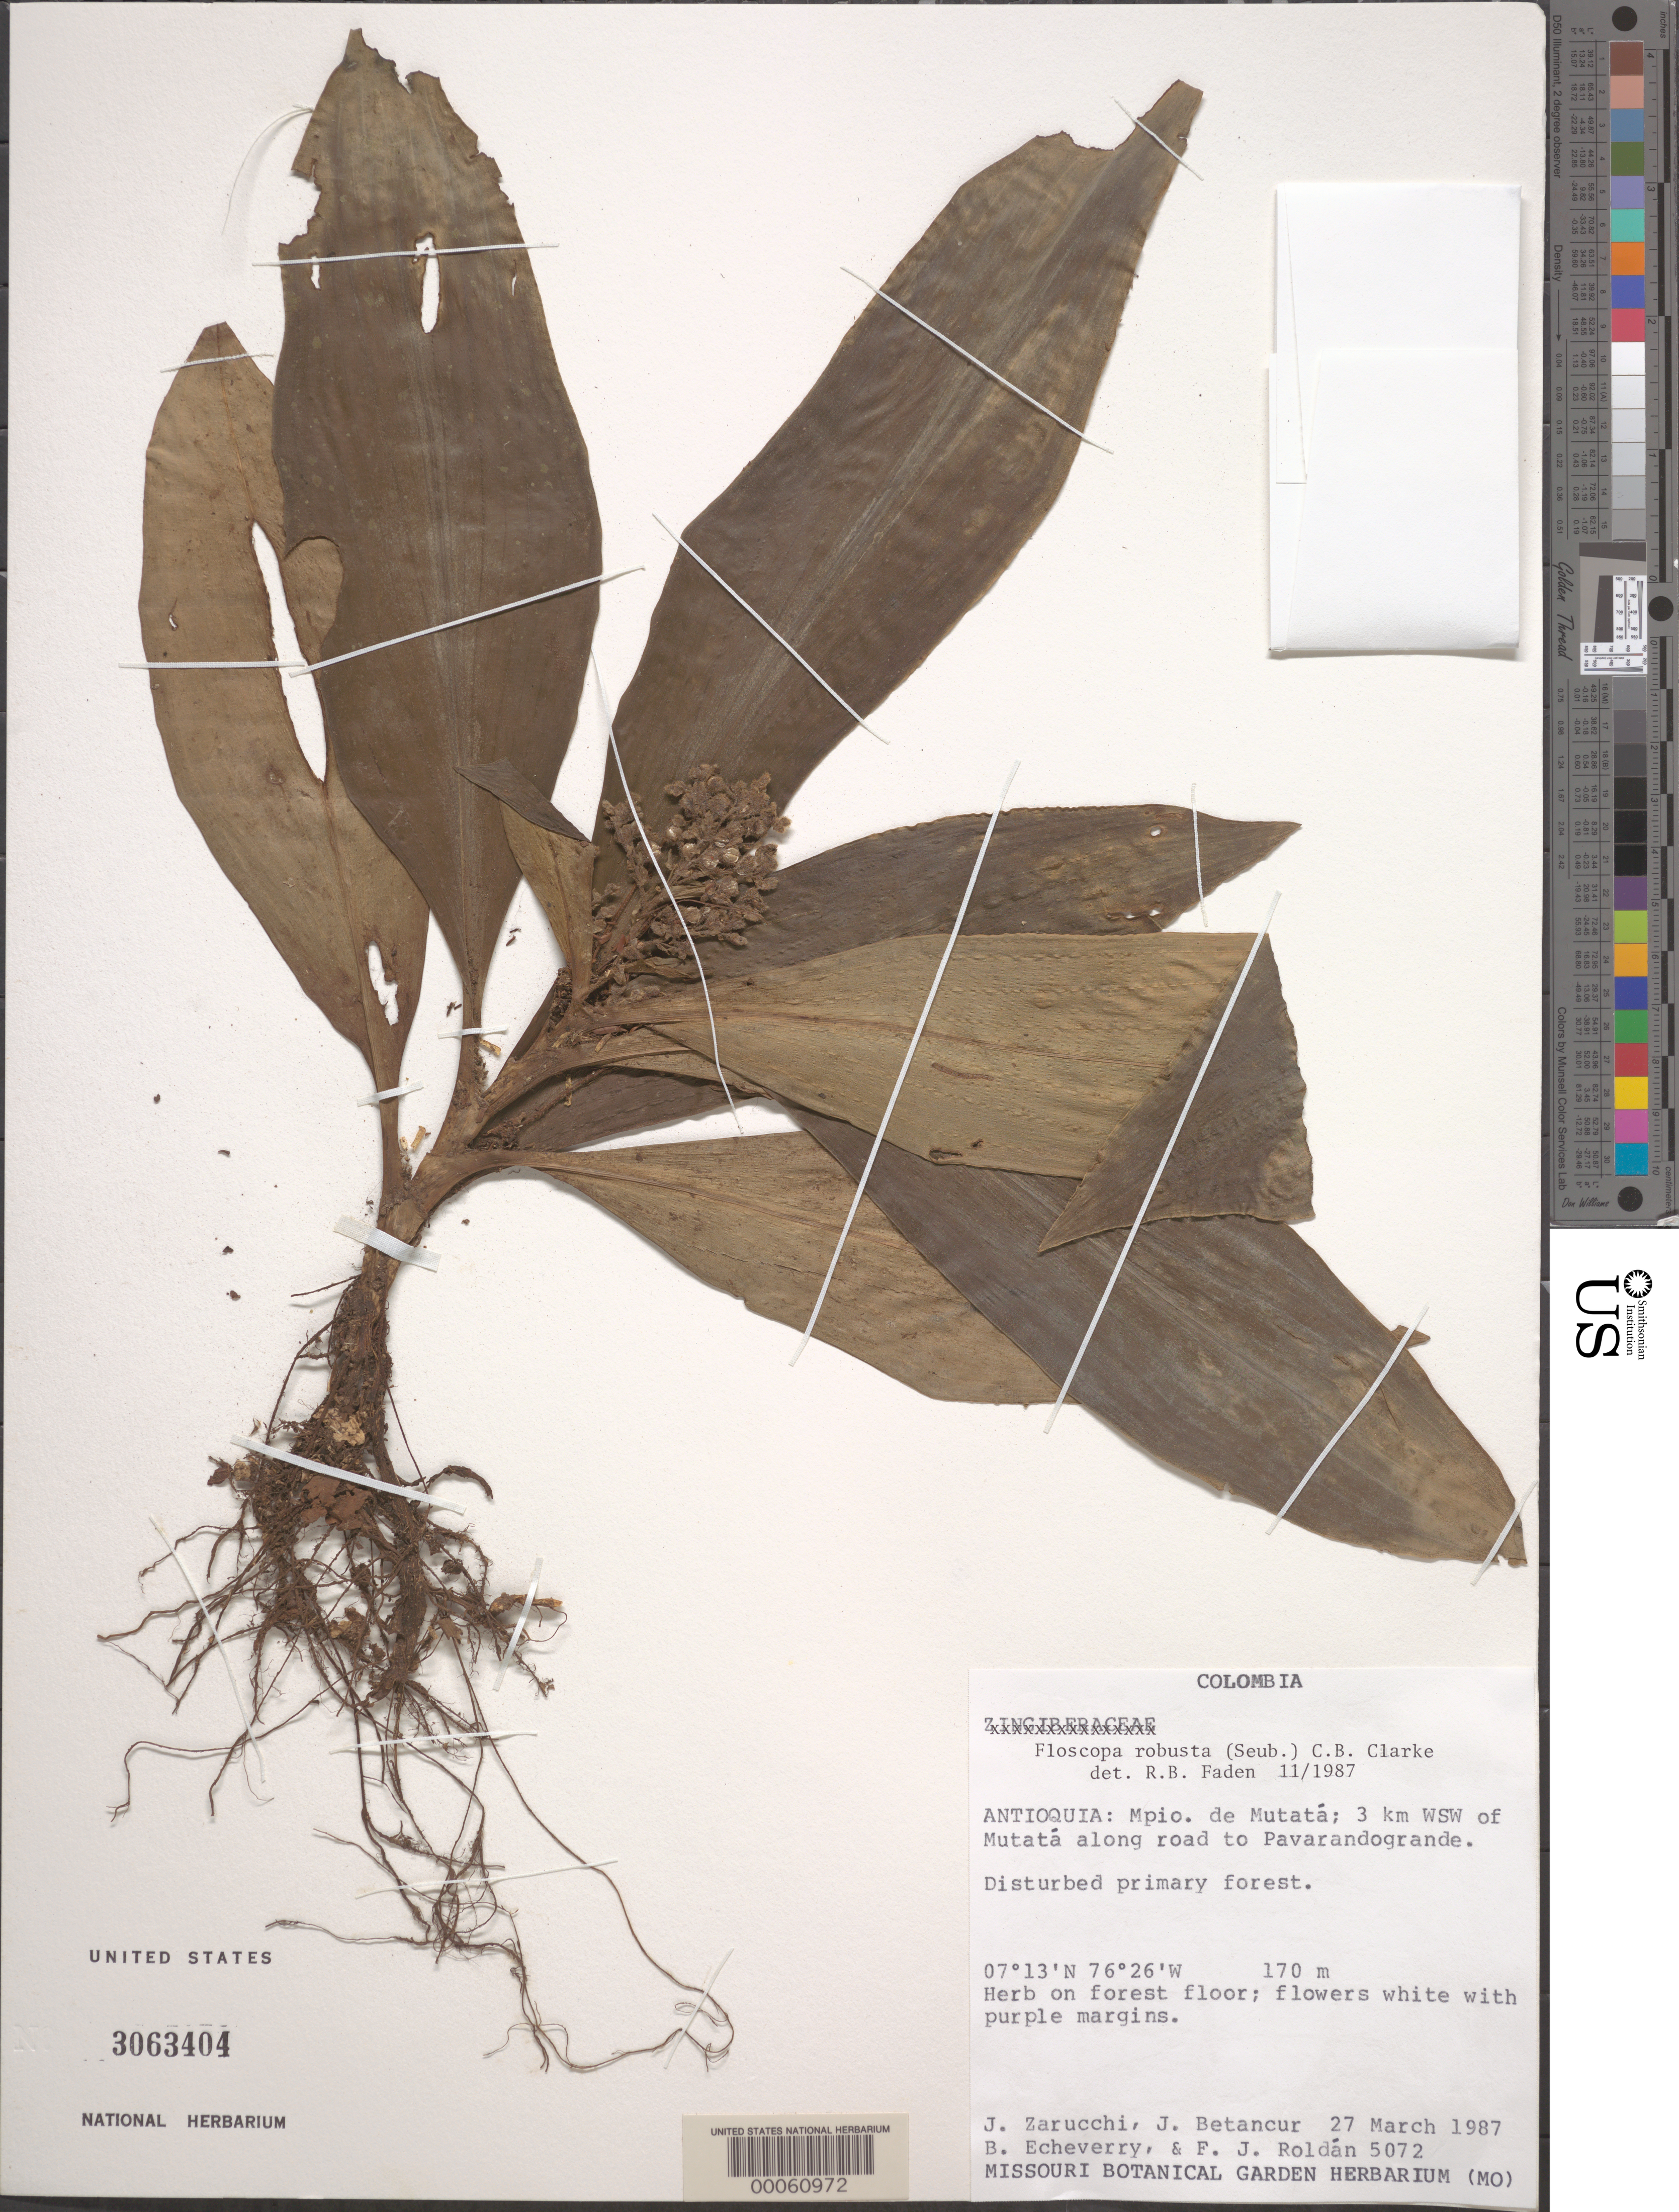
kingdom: Plantae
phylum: Tracheophyta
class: Liliopsida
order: Commelinales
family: Commelinaceae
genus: Floscopa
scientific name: Floscopa robusta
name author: (Seub.) C.B. Clarke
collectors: J. L. Zarucchi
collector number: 5072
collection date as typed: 27 Mar 1987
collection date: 1987-03-27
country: Colombia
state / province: Antioquia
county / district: Mutatá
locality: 3 km WSW of Mutata along road to Pavarando Grande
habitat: Disturbed primary forest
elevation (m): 170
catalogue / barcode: US 3063404